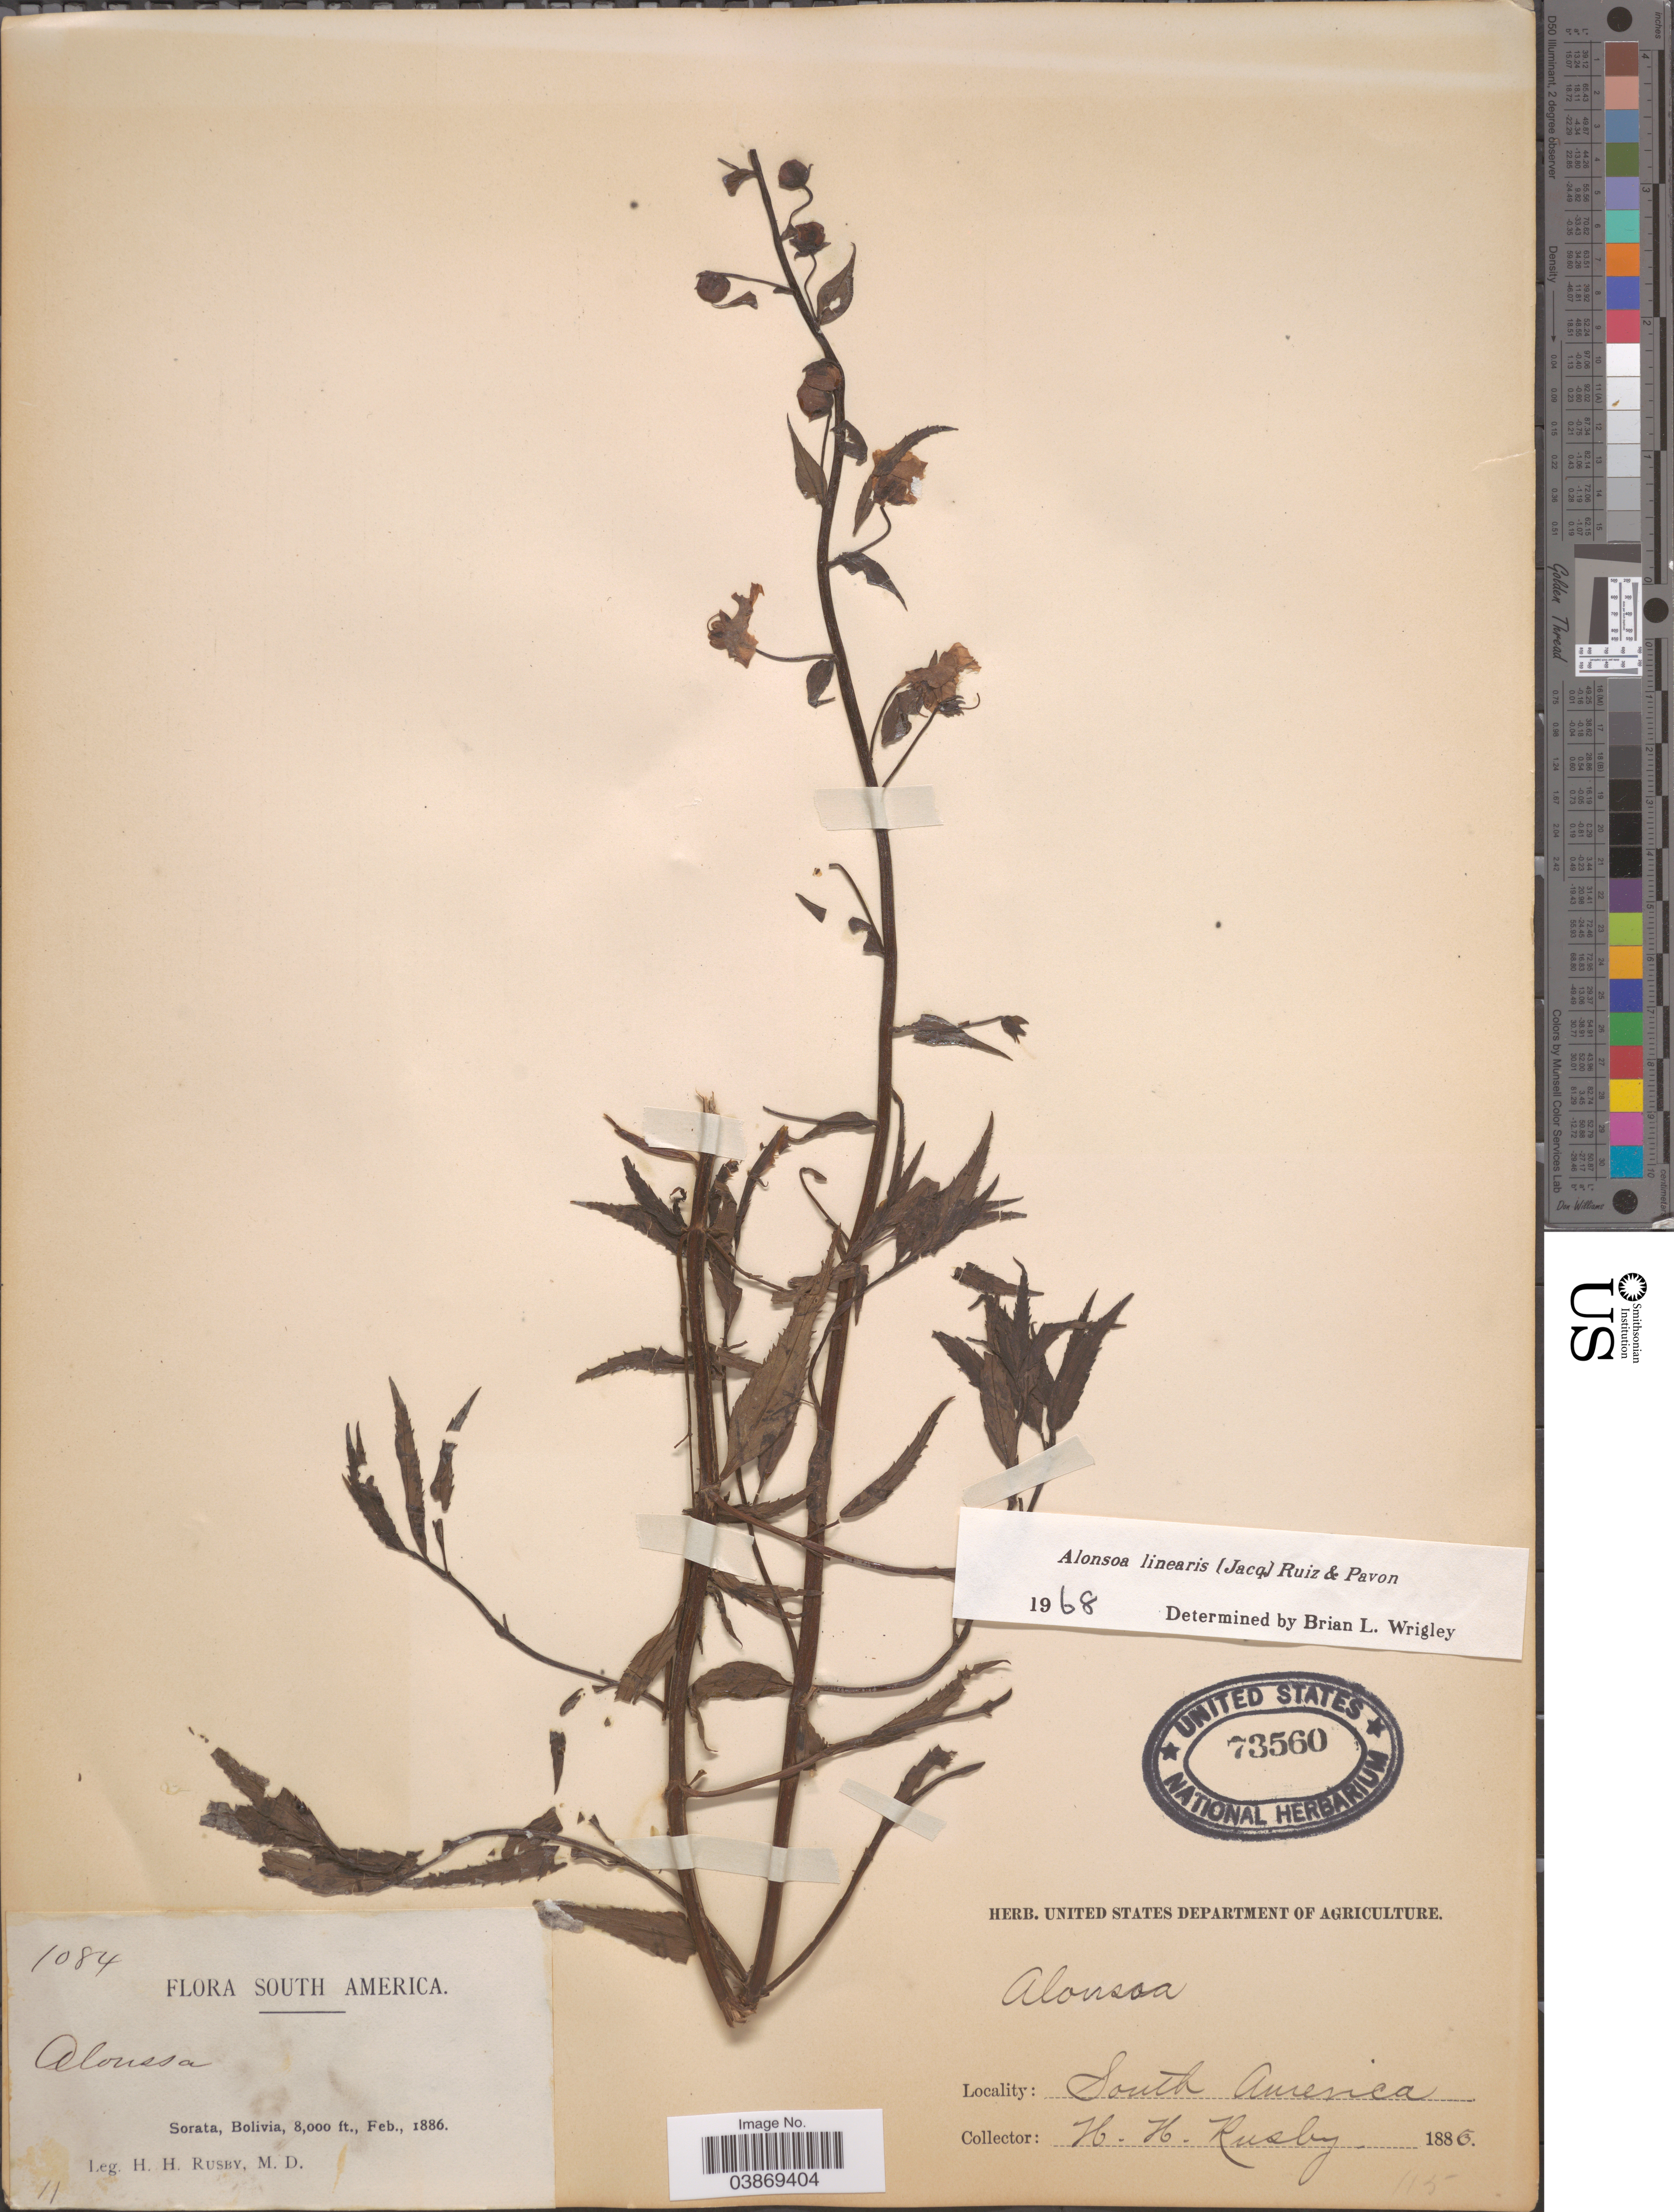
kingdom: Plantae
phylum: Tracheophyta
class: Magnoliopsida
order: Lamiales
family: Scrophulariaceae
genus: Alonsoa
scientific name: Alonsoa linearis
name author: (Jacq.) Ruiz & Pav.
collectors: H. H. Rusby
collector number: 1084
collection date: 1886-02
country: Bolivia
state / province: La Páz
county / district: Larecaja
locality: Sorata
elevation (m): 2438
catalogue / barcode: US 73560